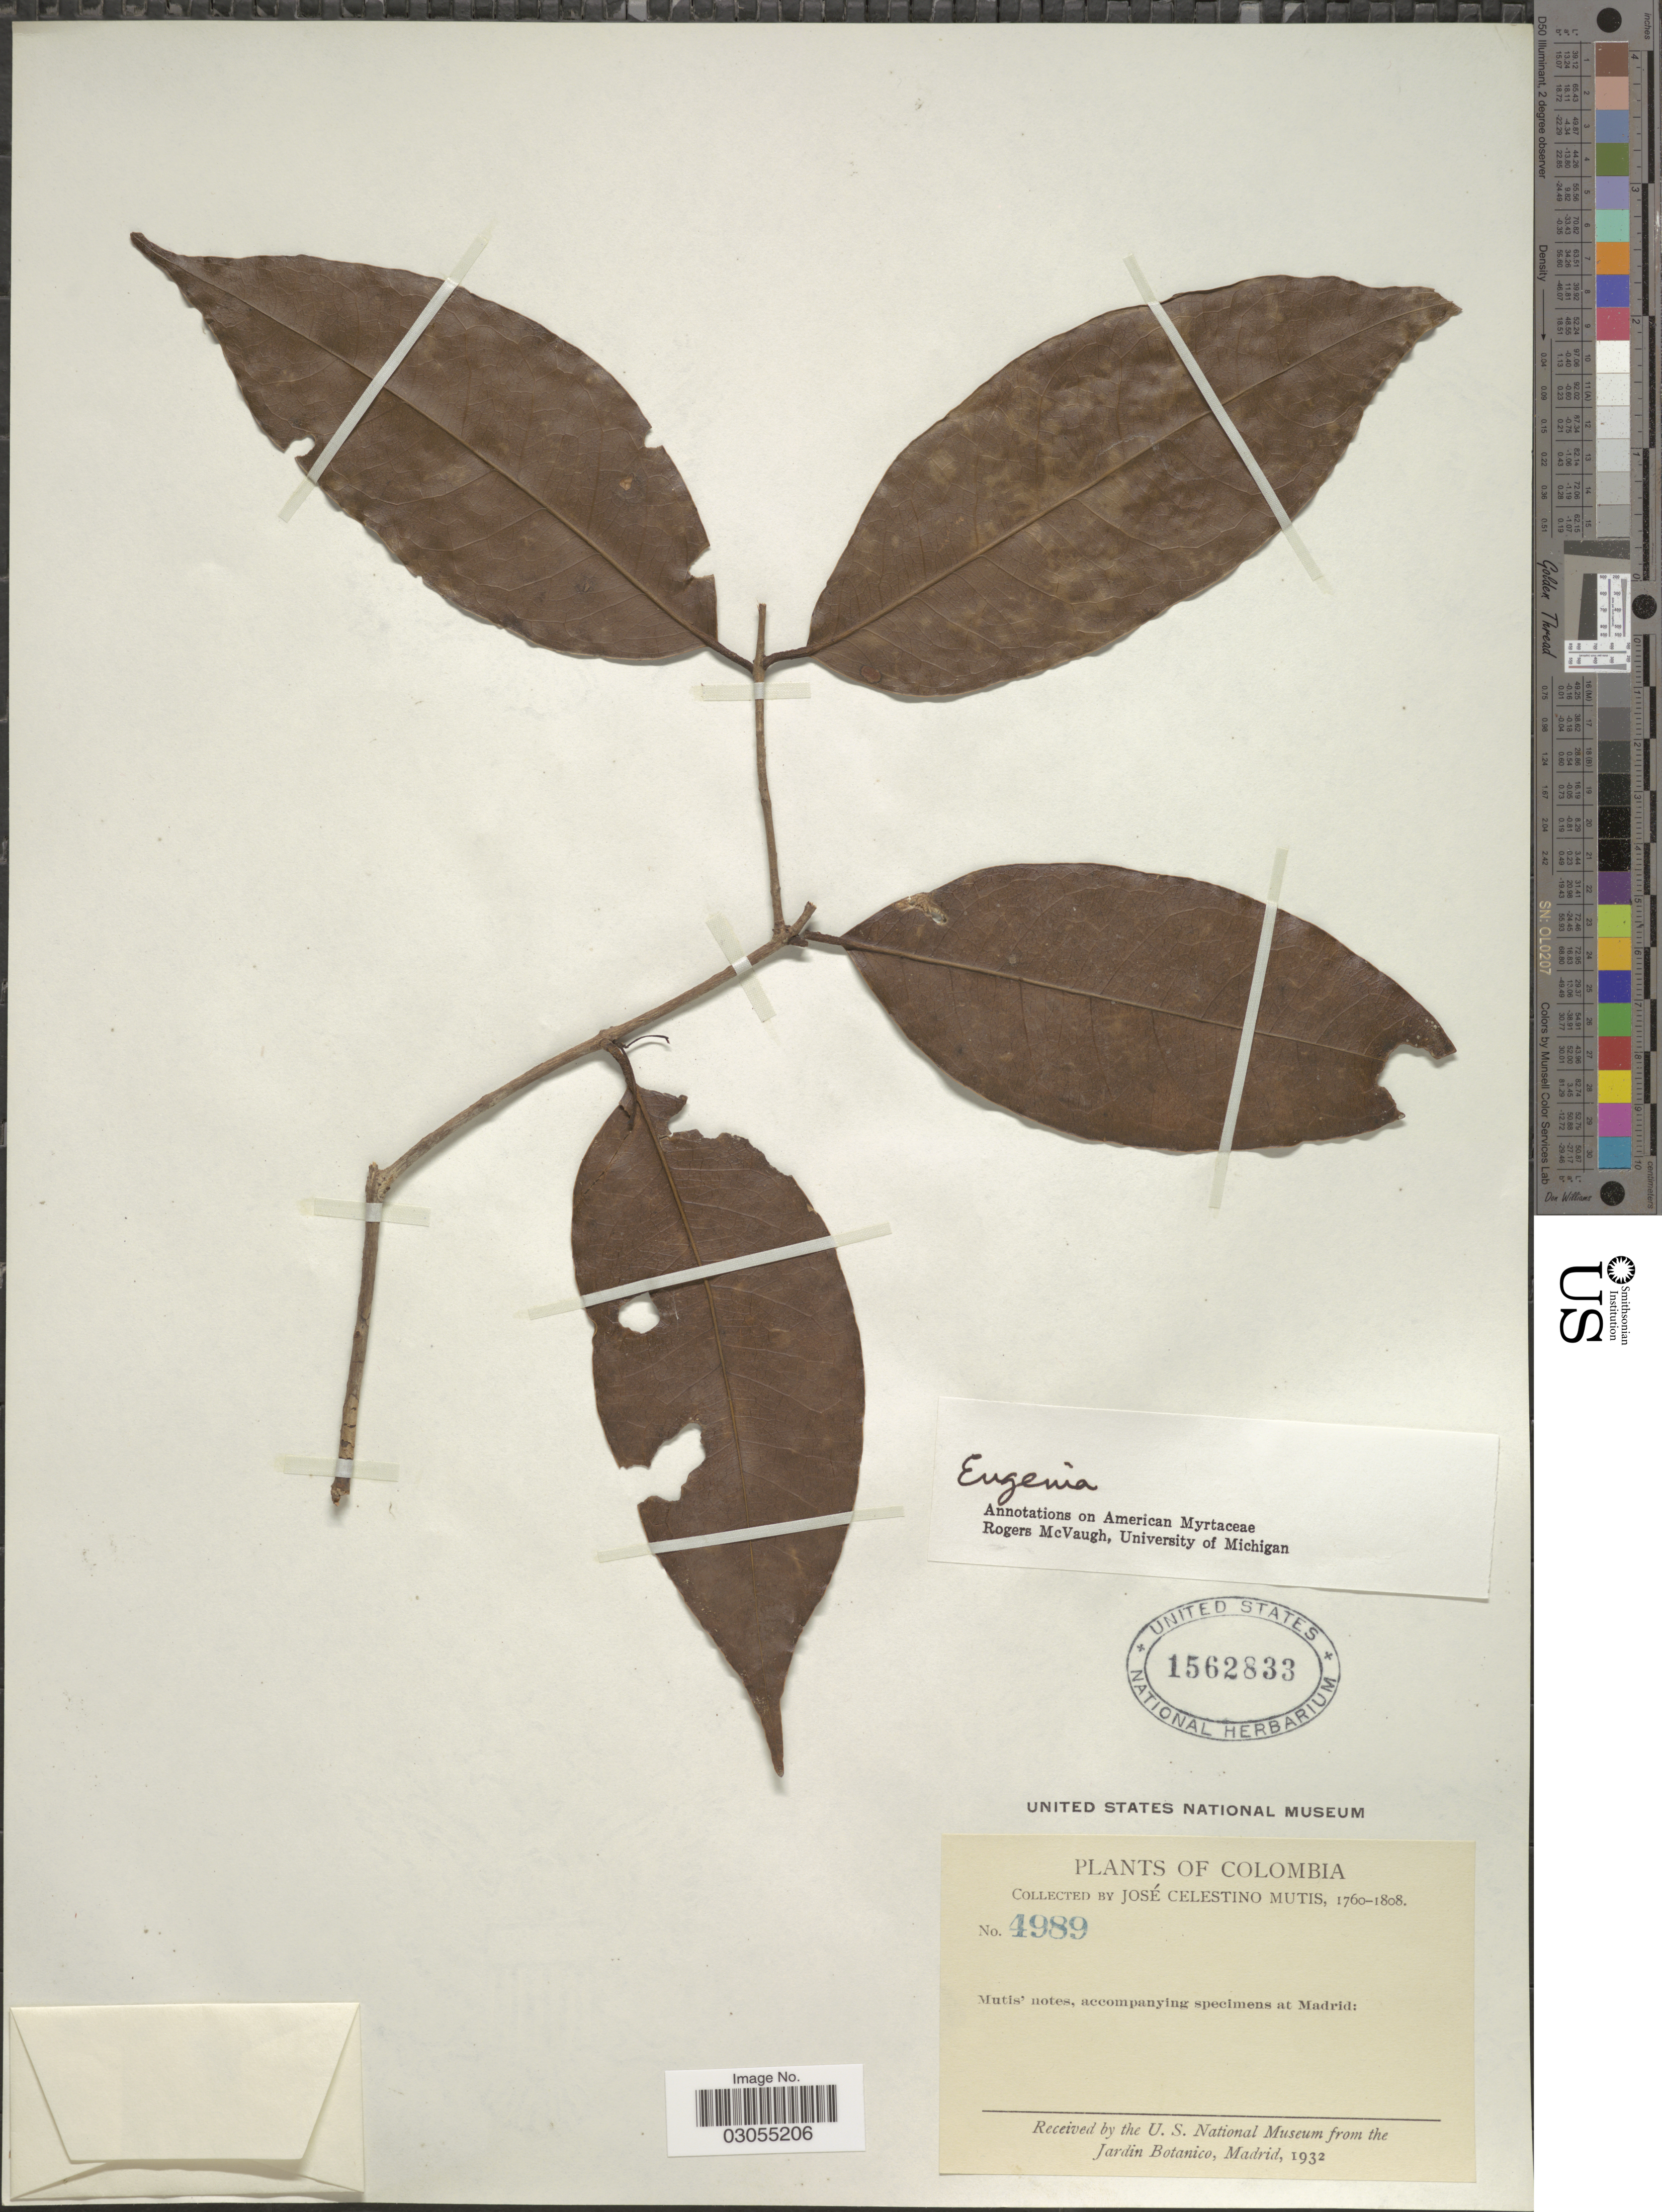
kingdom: Plantae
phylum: Tracheophyta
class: Magnoliopsida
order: Myrtales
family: Myrtaceae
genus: Eugenia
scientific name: Eugenia sp.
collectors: J. C. B. Mutis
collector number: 4989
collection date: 1760/1808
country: Colombia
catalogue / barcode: US 1562833